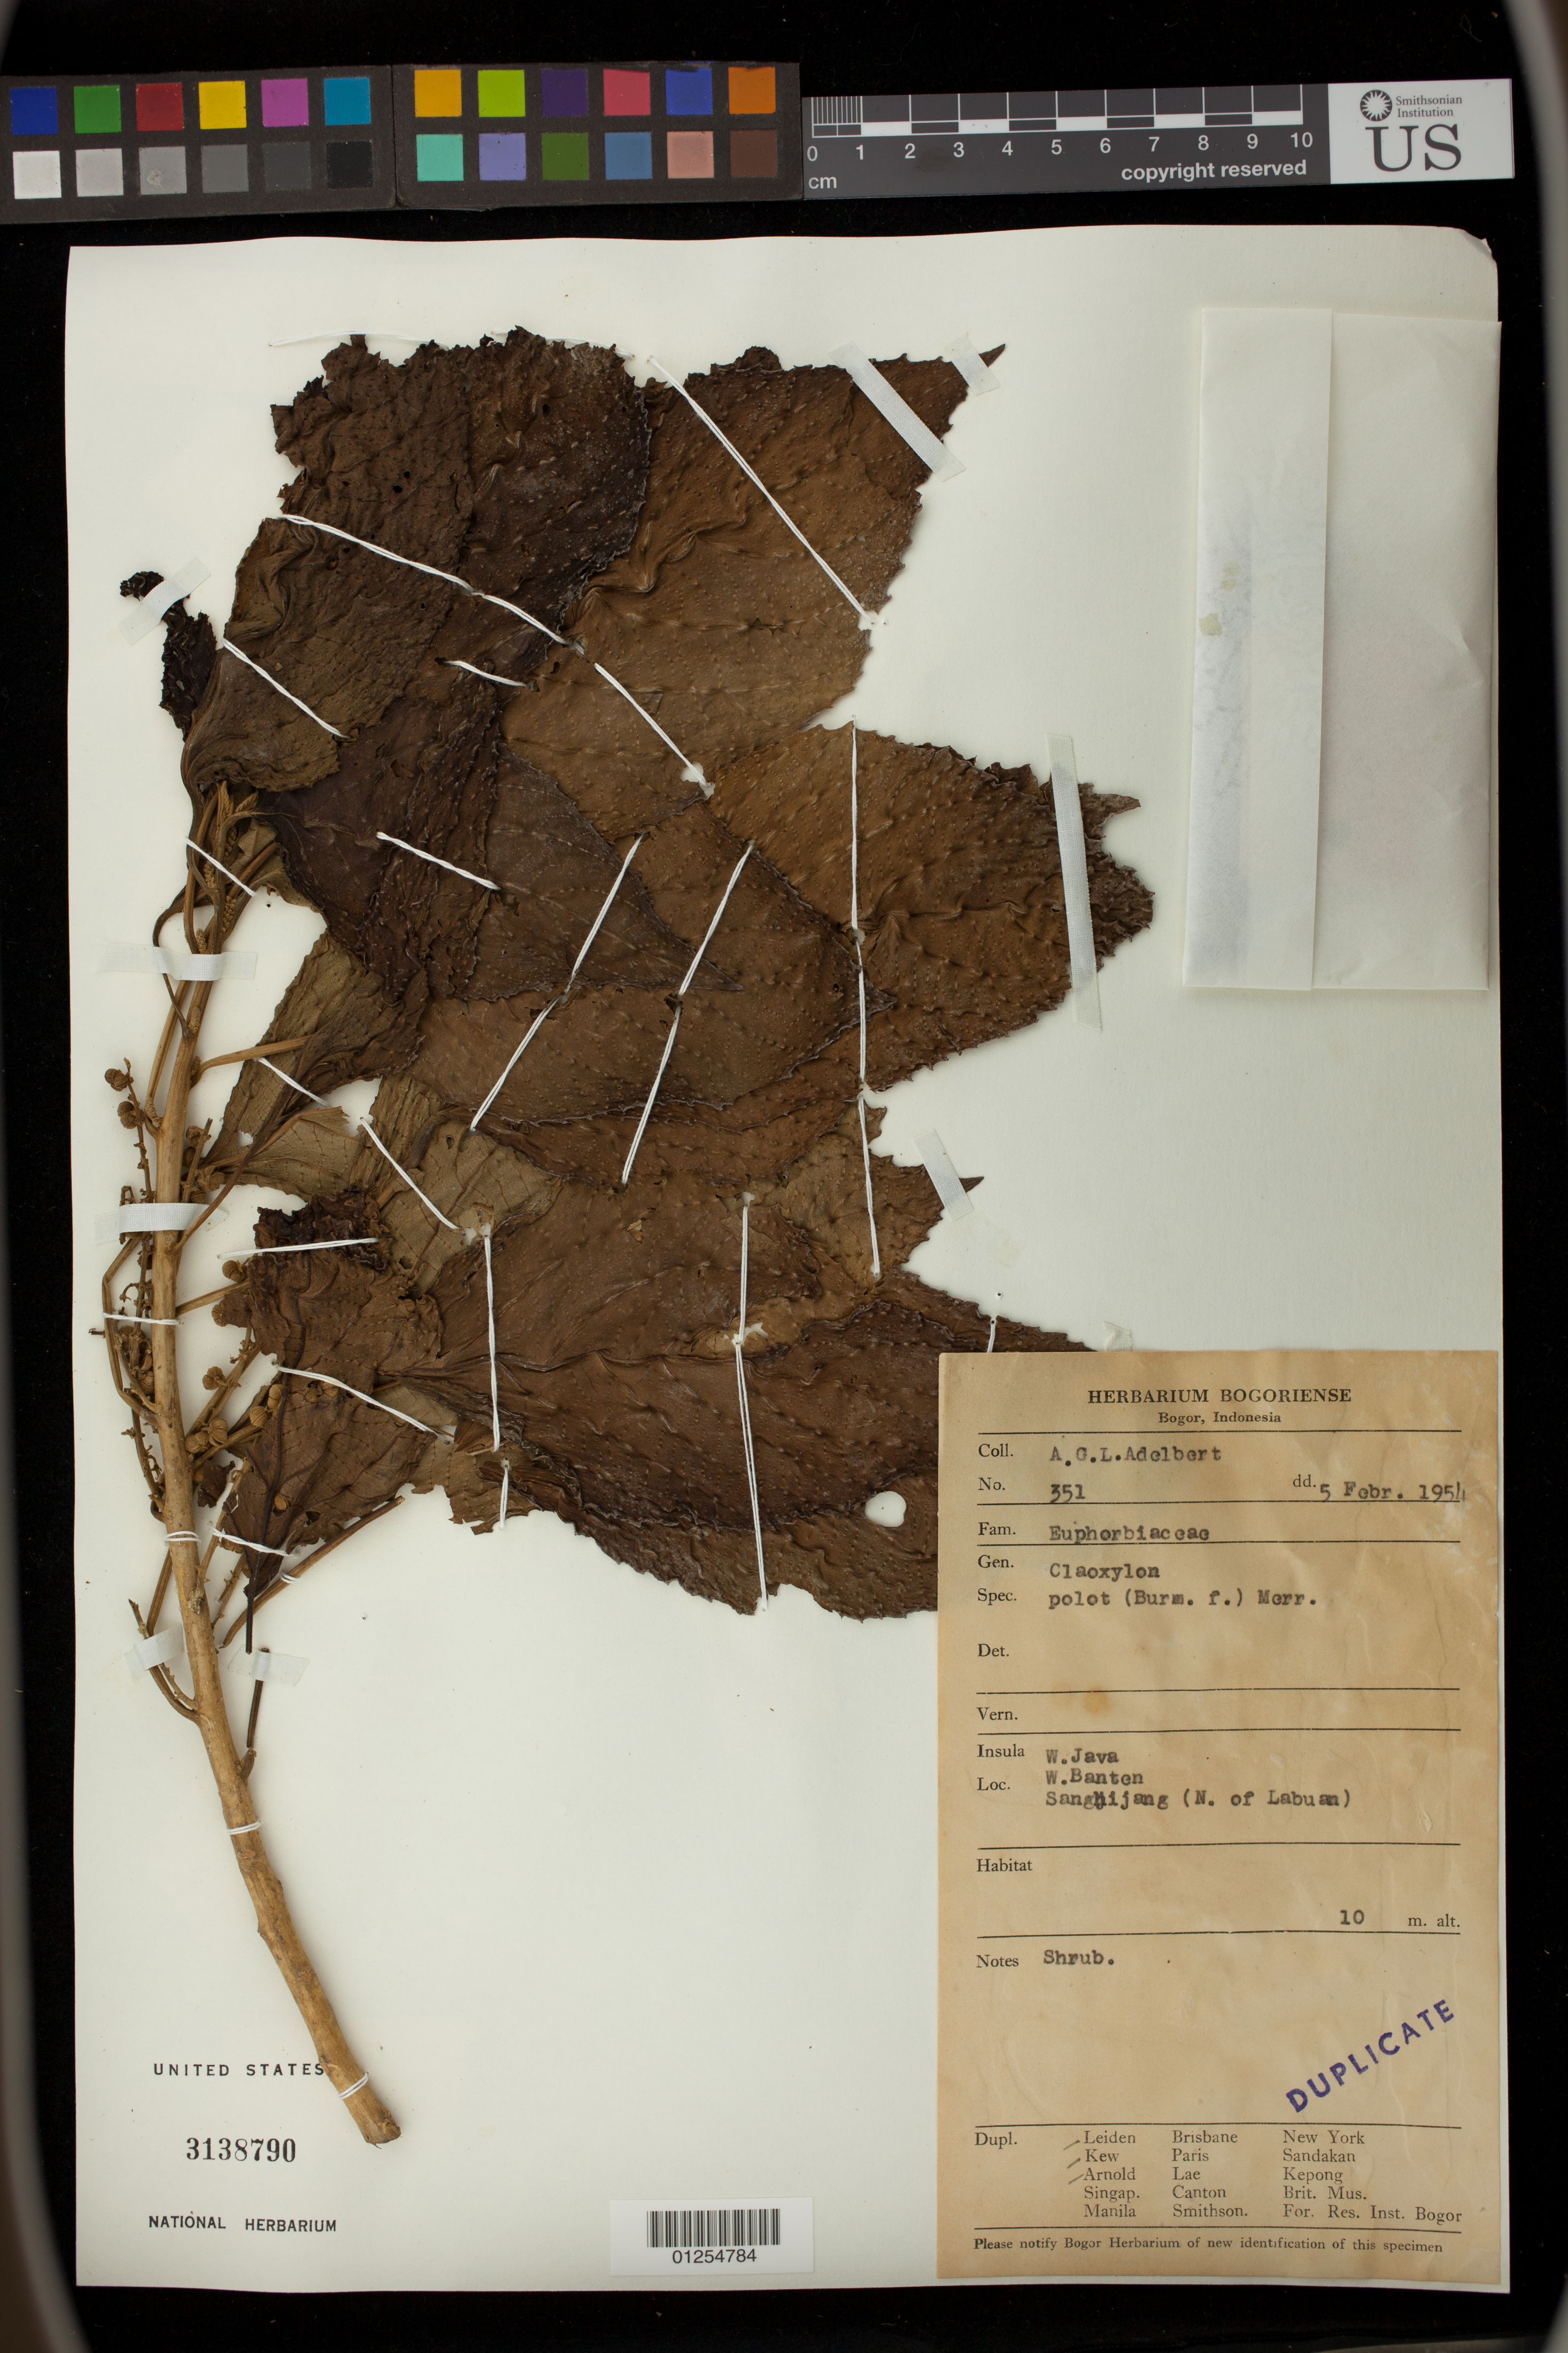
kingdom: Plantae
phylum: Tracheophyta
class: Magnoliopsida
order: Malpighiales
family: Euphorbiaceae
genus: Claoxylon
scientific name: Claoxylon polot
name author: (Burm. f.) Merr.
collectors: A. G. L. Adelbert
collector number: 351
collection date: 1954-02-05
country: Indonesia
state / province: Java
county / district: Jawa Barat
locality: W. Benten, Sanghijang (N. of Labuan)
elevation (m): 10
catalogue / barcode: US 3138790